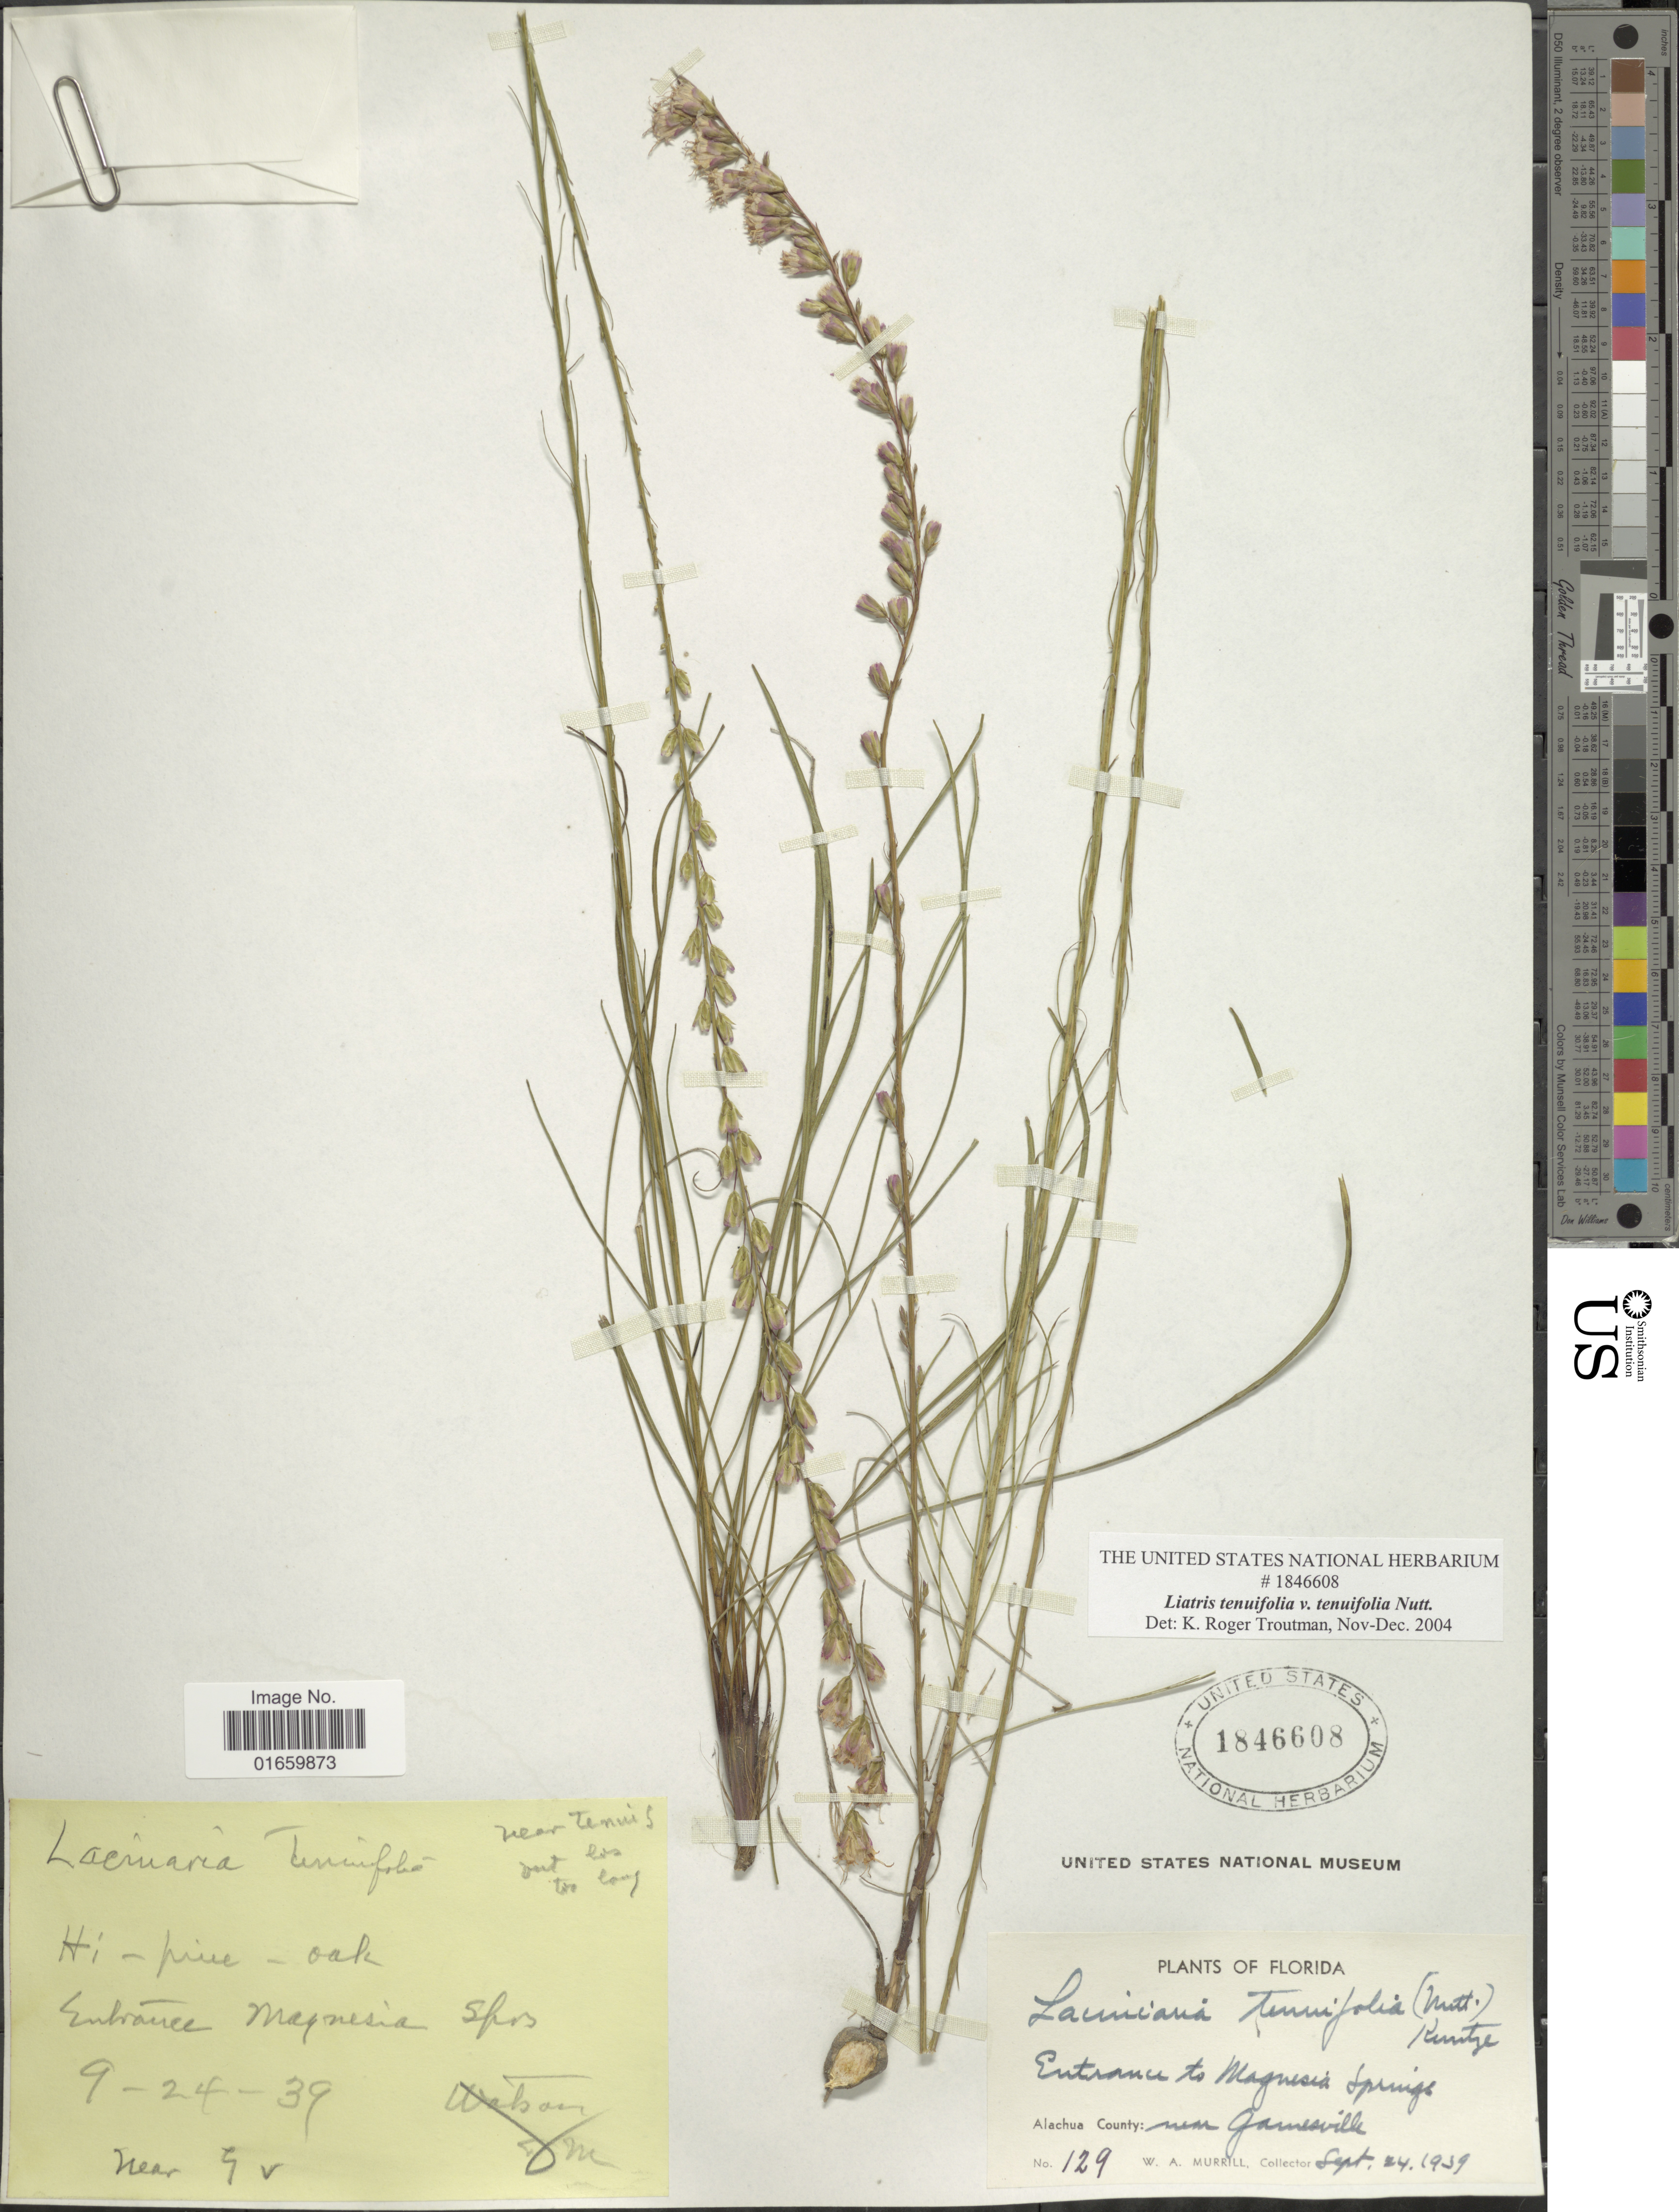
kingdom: Plantae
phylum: Tracheophyta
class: Magnoliopsida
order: Asterales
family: Asteraceae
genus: Liatris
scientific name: Liatris tenuifolia var. tenuifolia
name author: Nutt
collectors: W. A. Murrill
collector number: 129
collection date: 1939-09-24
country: United States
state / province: Florida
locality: Entrance to Magnesia Springs, Alachua Country: near Gainesville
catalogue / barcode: US 1846608